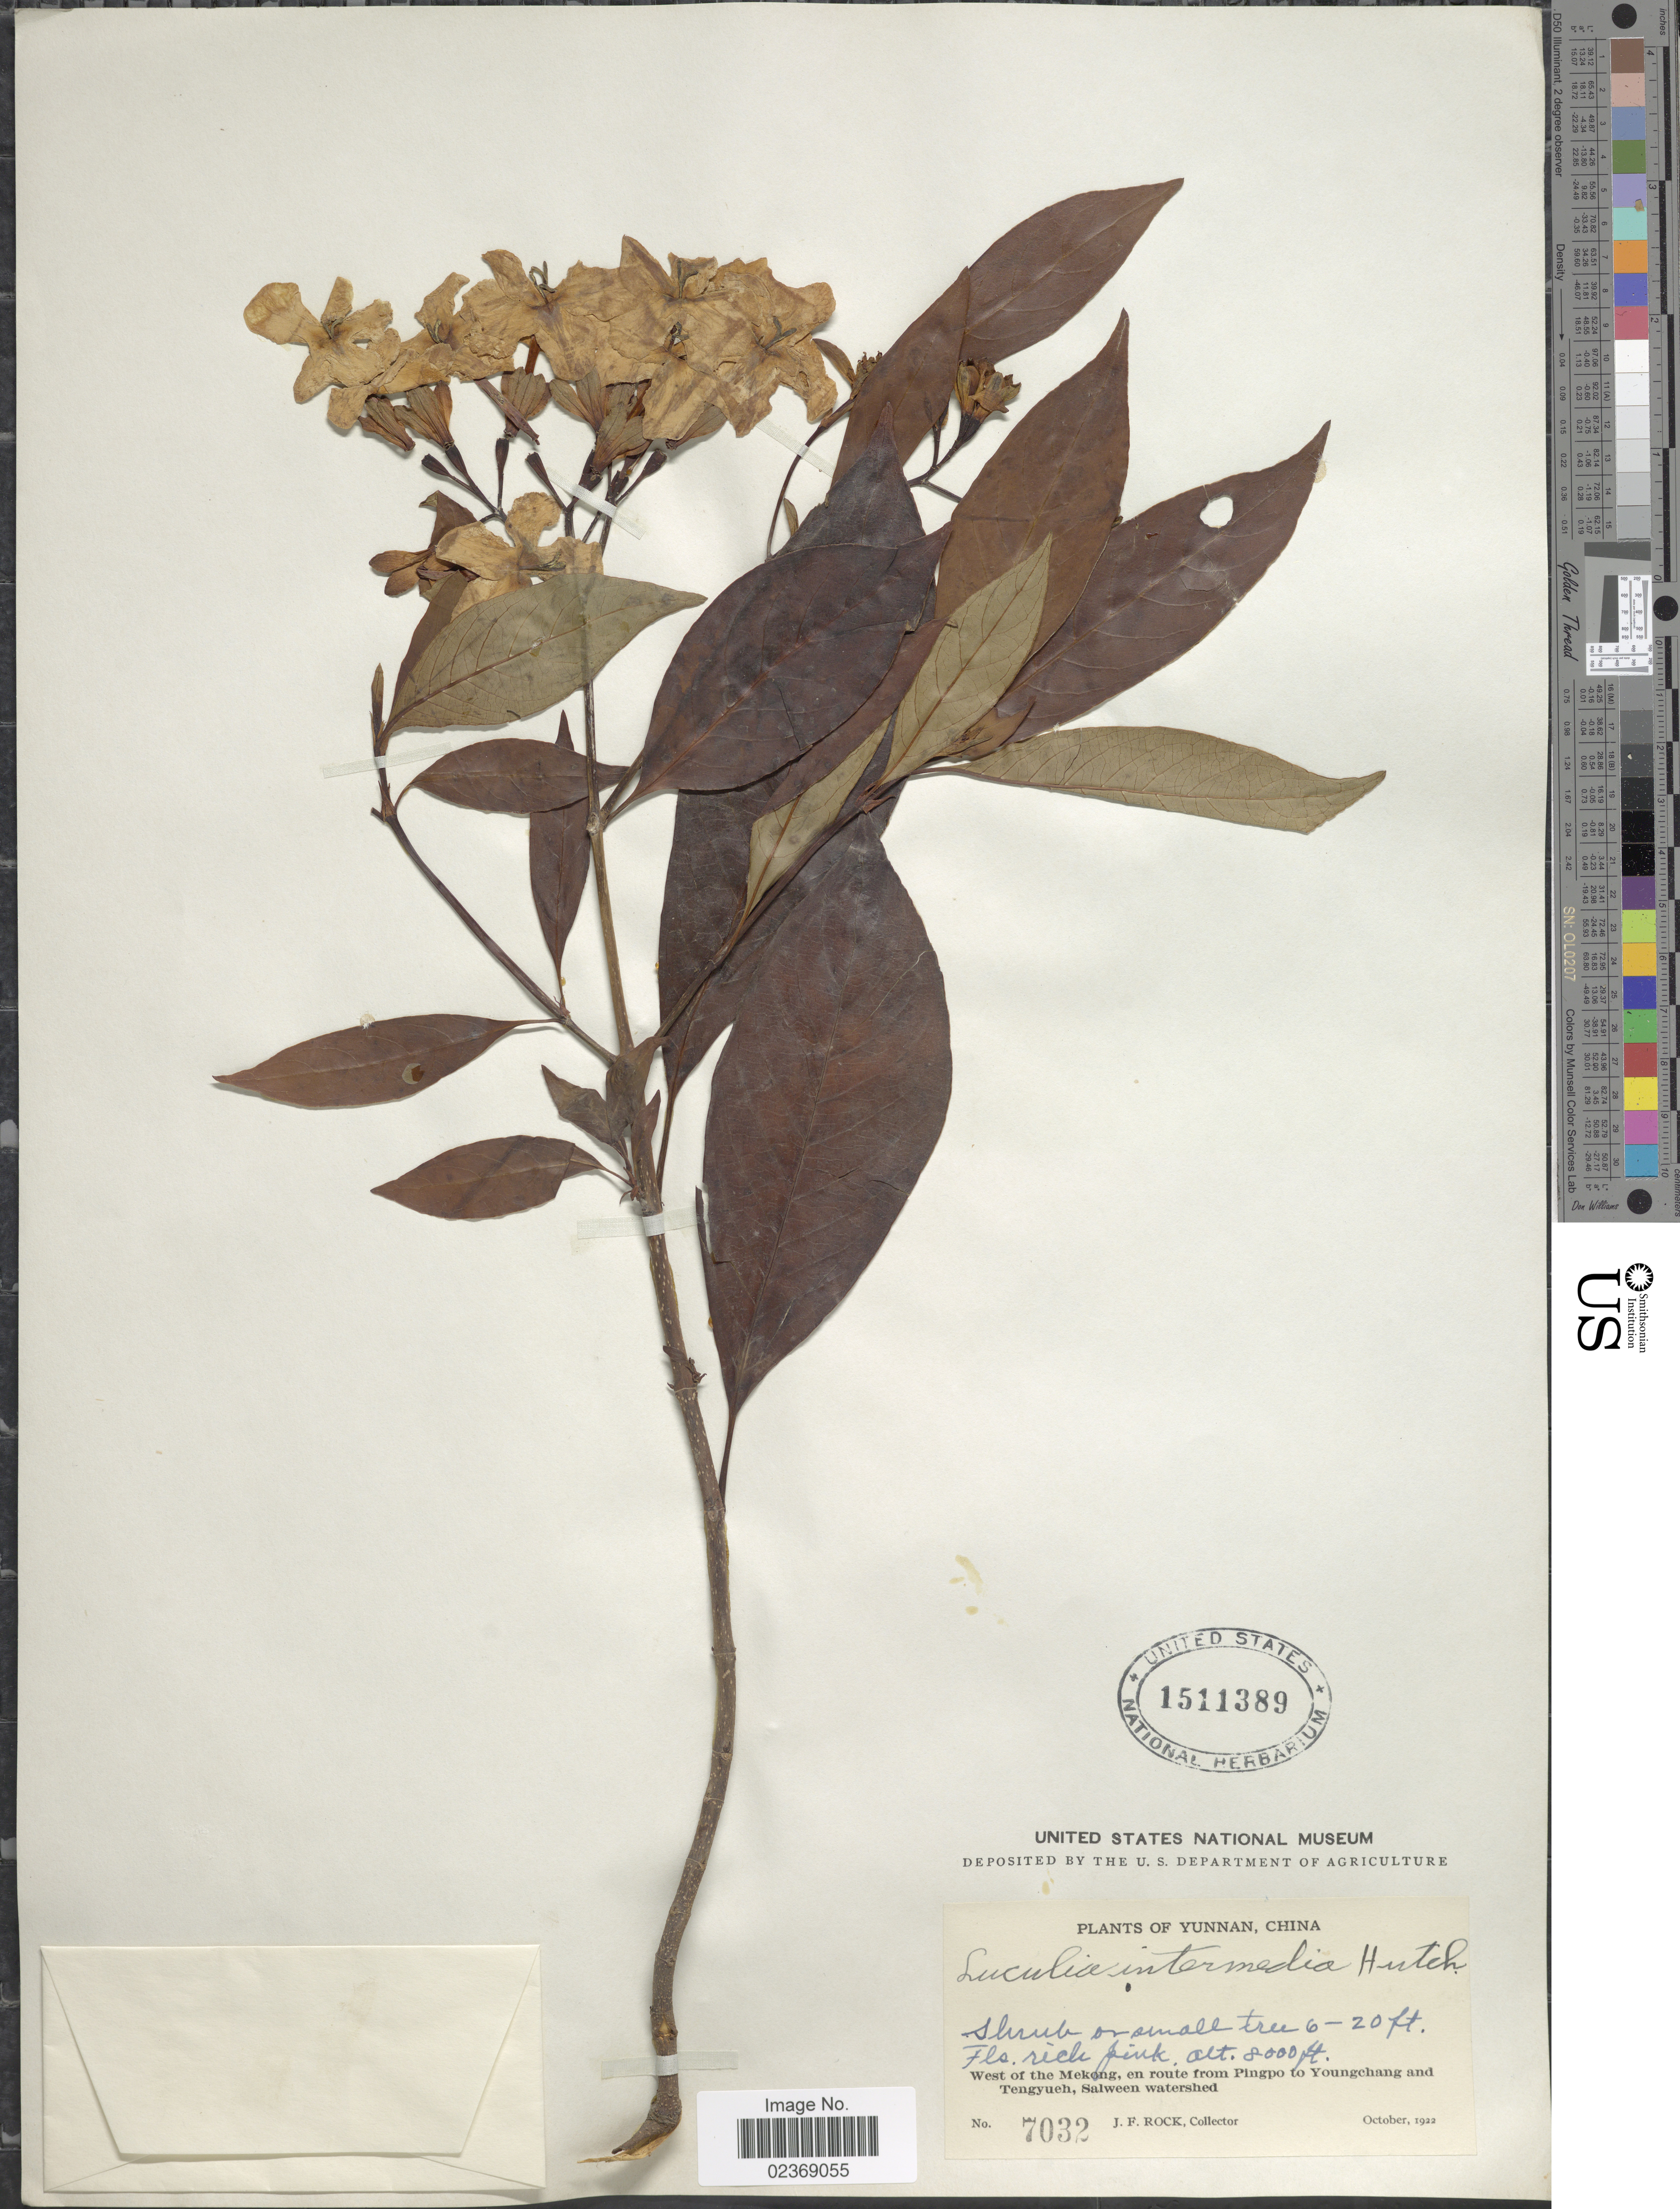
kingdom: Plantae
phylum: Tracheophyta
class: Magnoliopsida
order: Gentianales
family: Rubiaceae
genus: Luculia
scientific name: Luculia intermedia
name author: Hutch.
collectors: J. Rock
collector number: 7032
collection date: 1922-10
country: China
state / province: Yunnan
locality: West of the Mekong, en route from Pingpo to Youngchang and Tengyueh, Salween watershed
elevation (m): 2438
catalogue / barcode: US 1511389